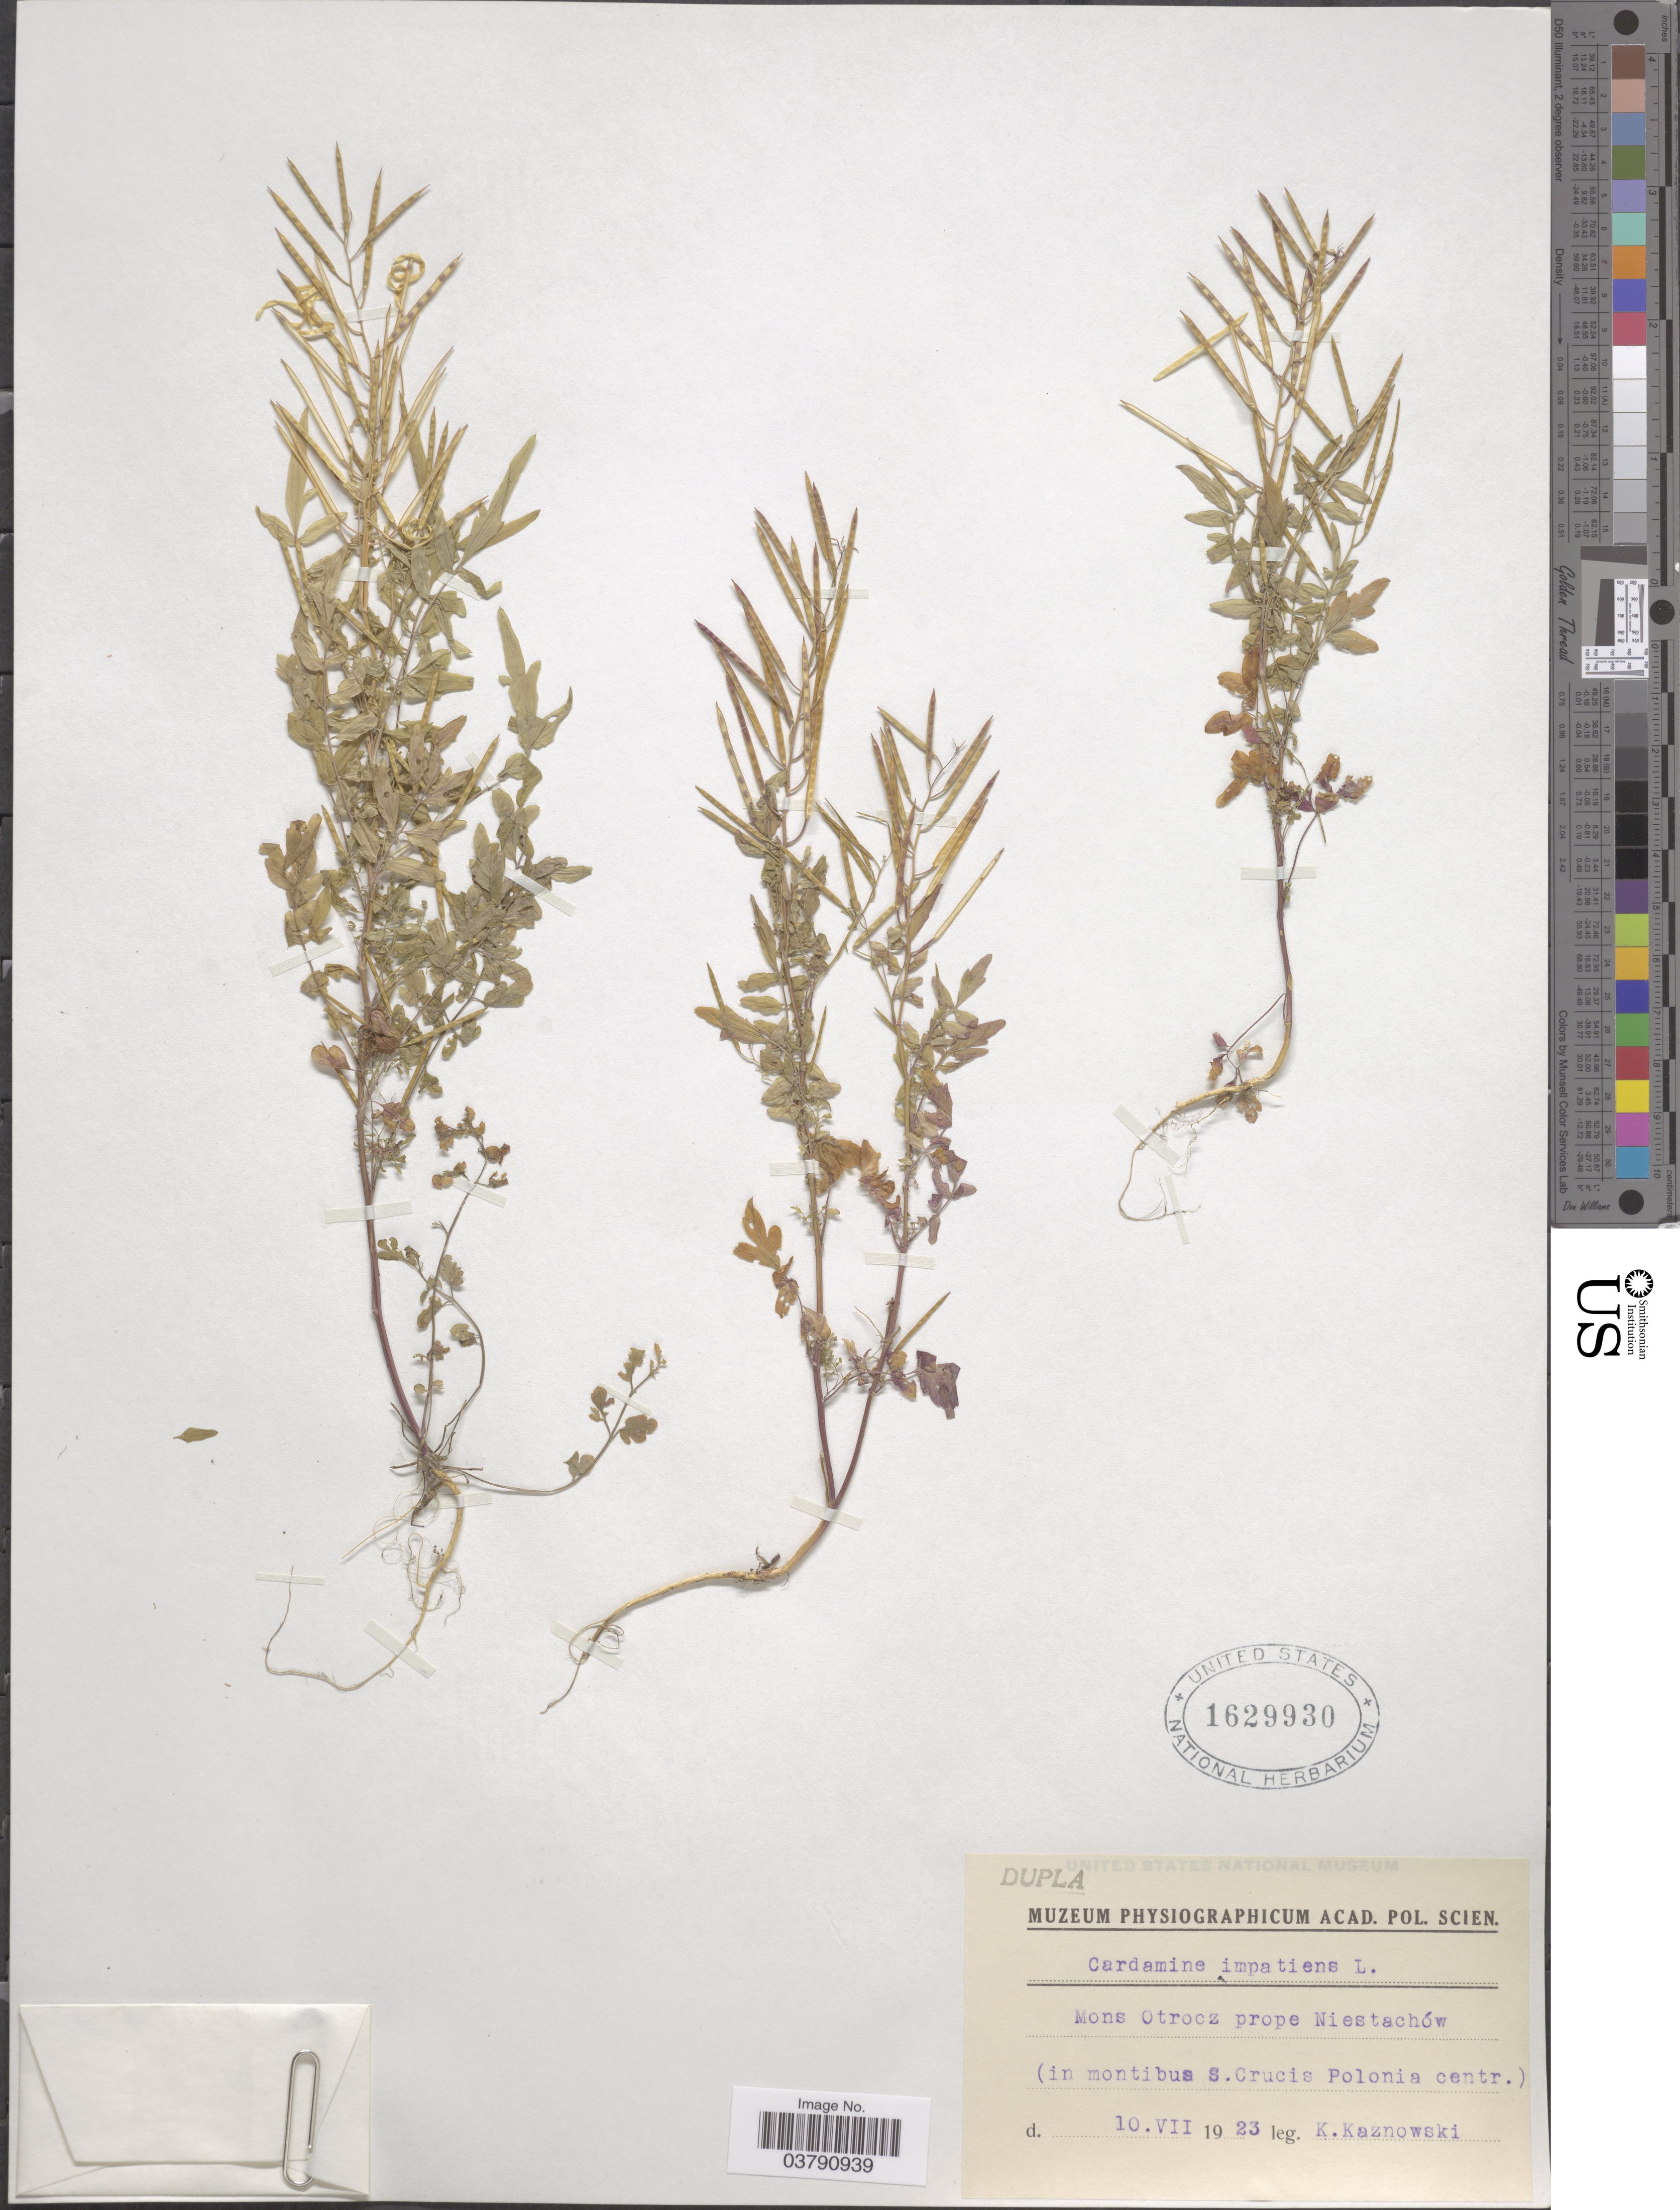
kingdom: Plantae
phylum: Tracheophyta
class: Magnoliopsida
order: Brassicales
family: Brassicaceae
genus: Cardamine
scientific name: Cardamine impatiens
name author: L.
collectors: K. Kaznowski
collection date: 1923-07-10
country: Poland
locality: Mons Otrocz prope Niestachów ( in montibus S. Crucis Polonia centr.)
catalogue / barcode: US 1629930